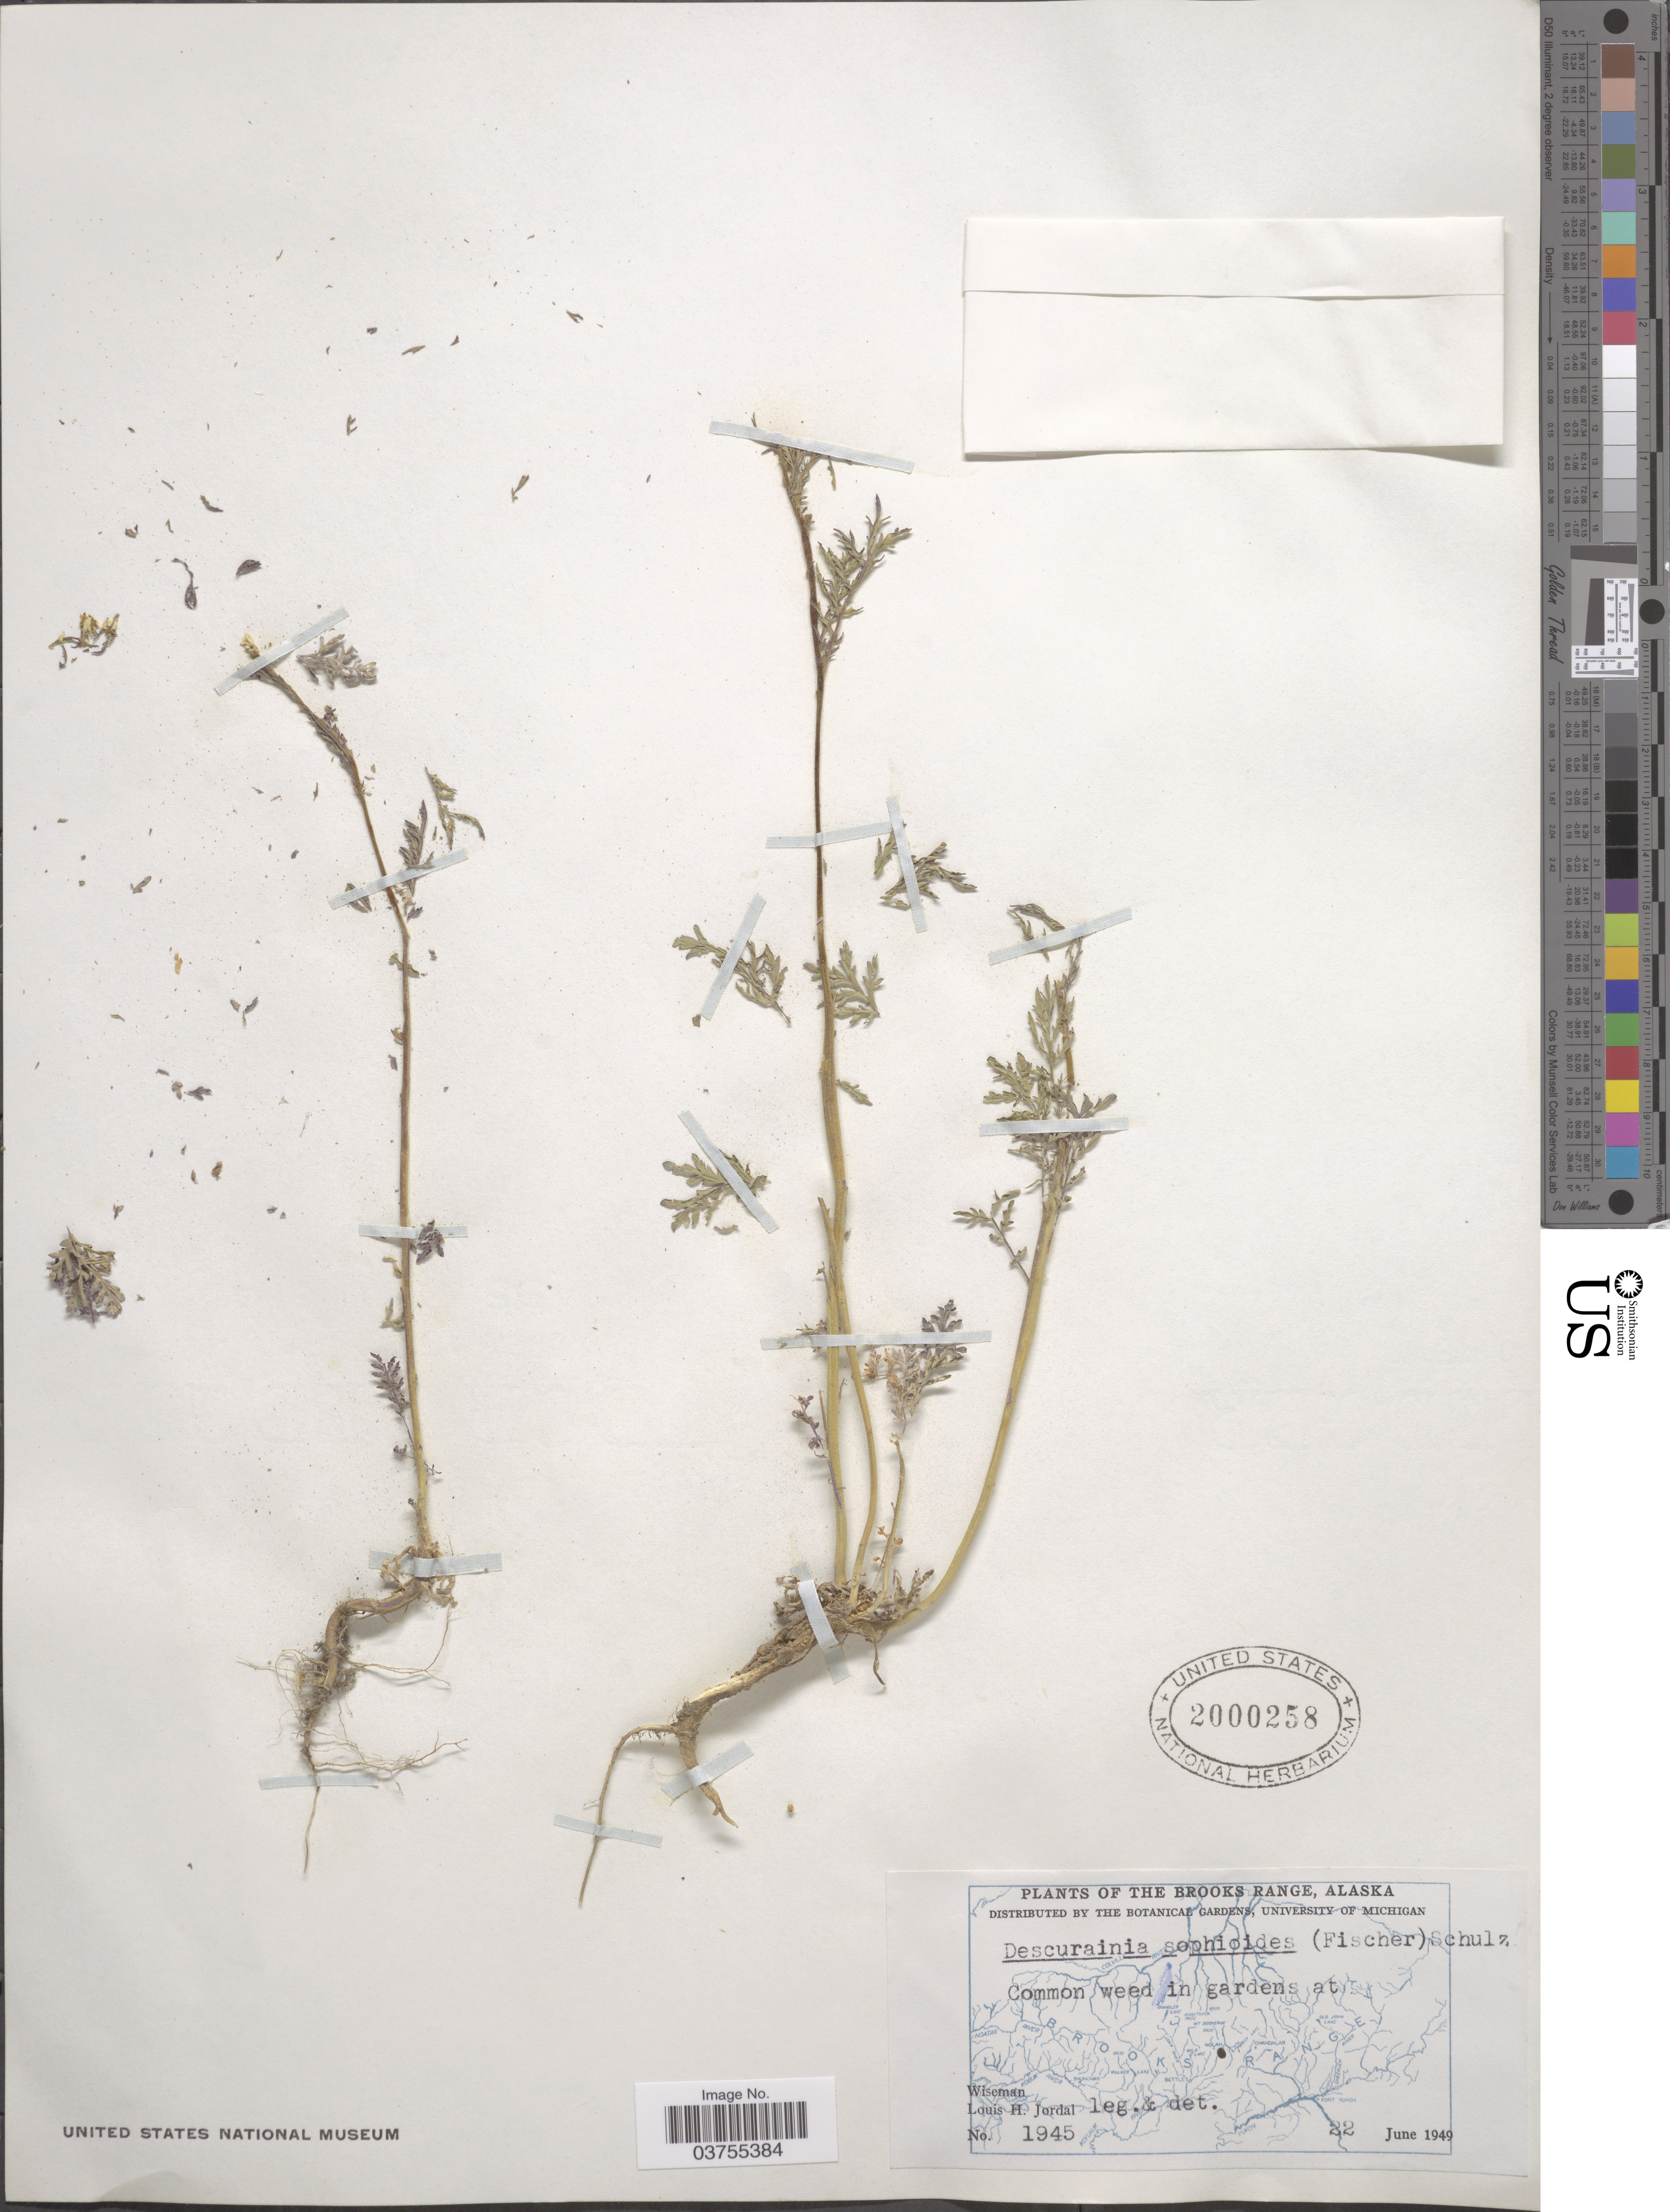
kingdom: Plantae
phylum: Tracheophyta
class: Magnoliopsida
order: Brassicales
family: Brassicaceae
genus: Descurainia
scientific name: Descurainia sophioides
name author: (Fisch.) O.E. Schultz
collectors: L. Jordal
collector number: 1945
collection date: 1949-06-22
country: United States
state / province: Alaska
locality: The Brooks Range. Wiseman.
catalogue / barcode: US 2000258